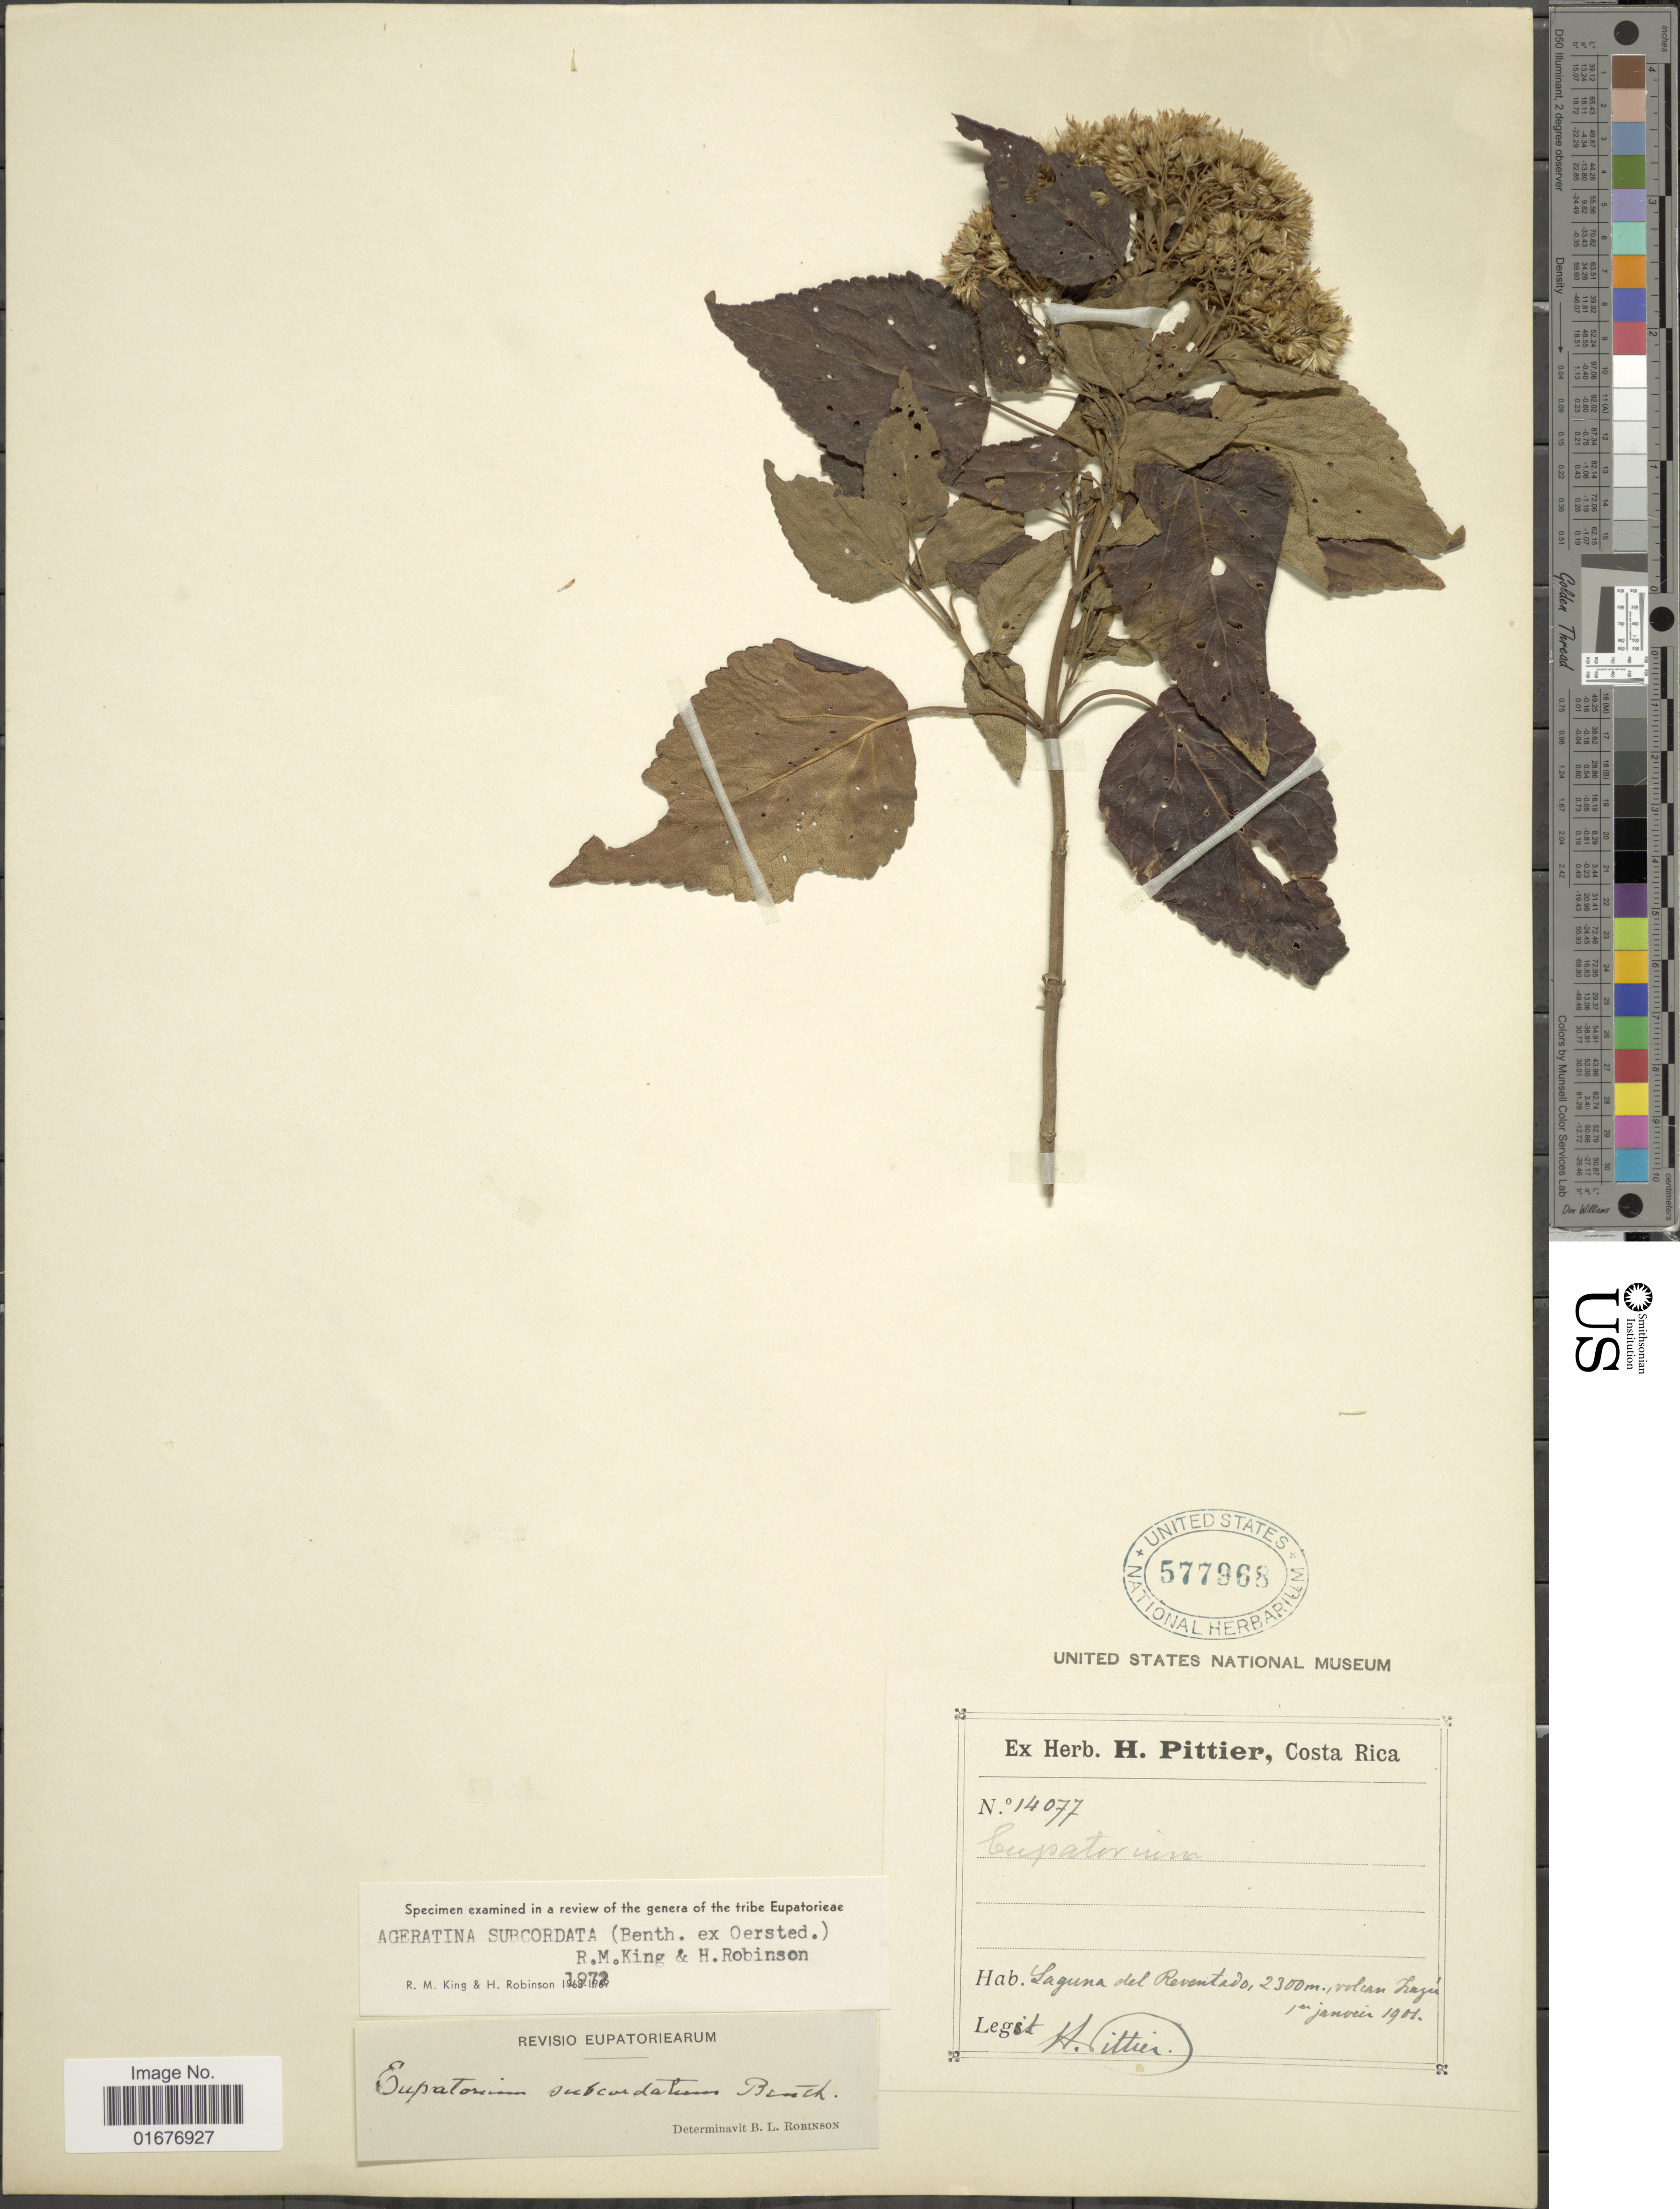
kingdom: Plantae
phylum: Tracheophyta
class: Magnoliopsida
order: Asterales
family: Asteraceae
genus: Ageratina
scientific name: Ageratina subcordata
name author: (Benth. ex Oerst.) R.M. King & H. Rob.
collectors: H. F. Pittier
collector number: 14077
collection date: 1901-01-01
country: Costa Rica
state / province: Cartago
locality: Laguna del Reventado, volcan Irazú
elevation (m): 2300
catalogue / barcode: US 577968